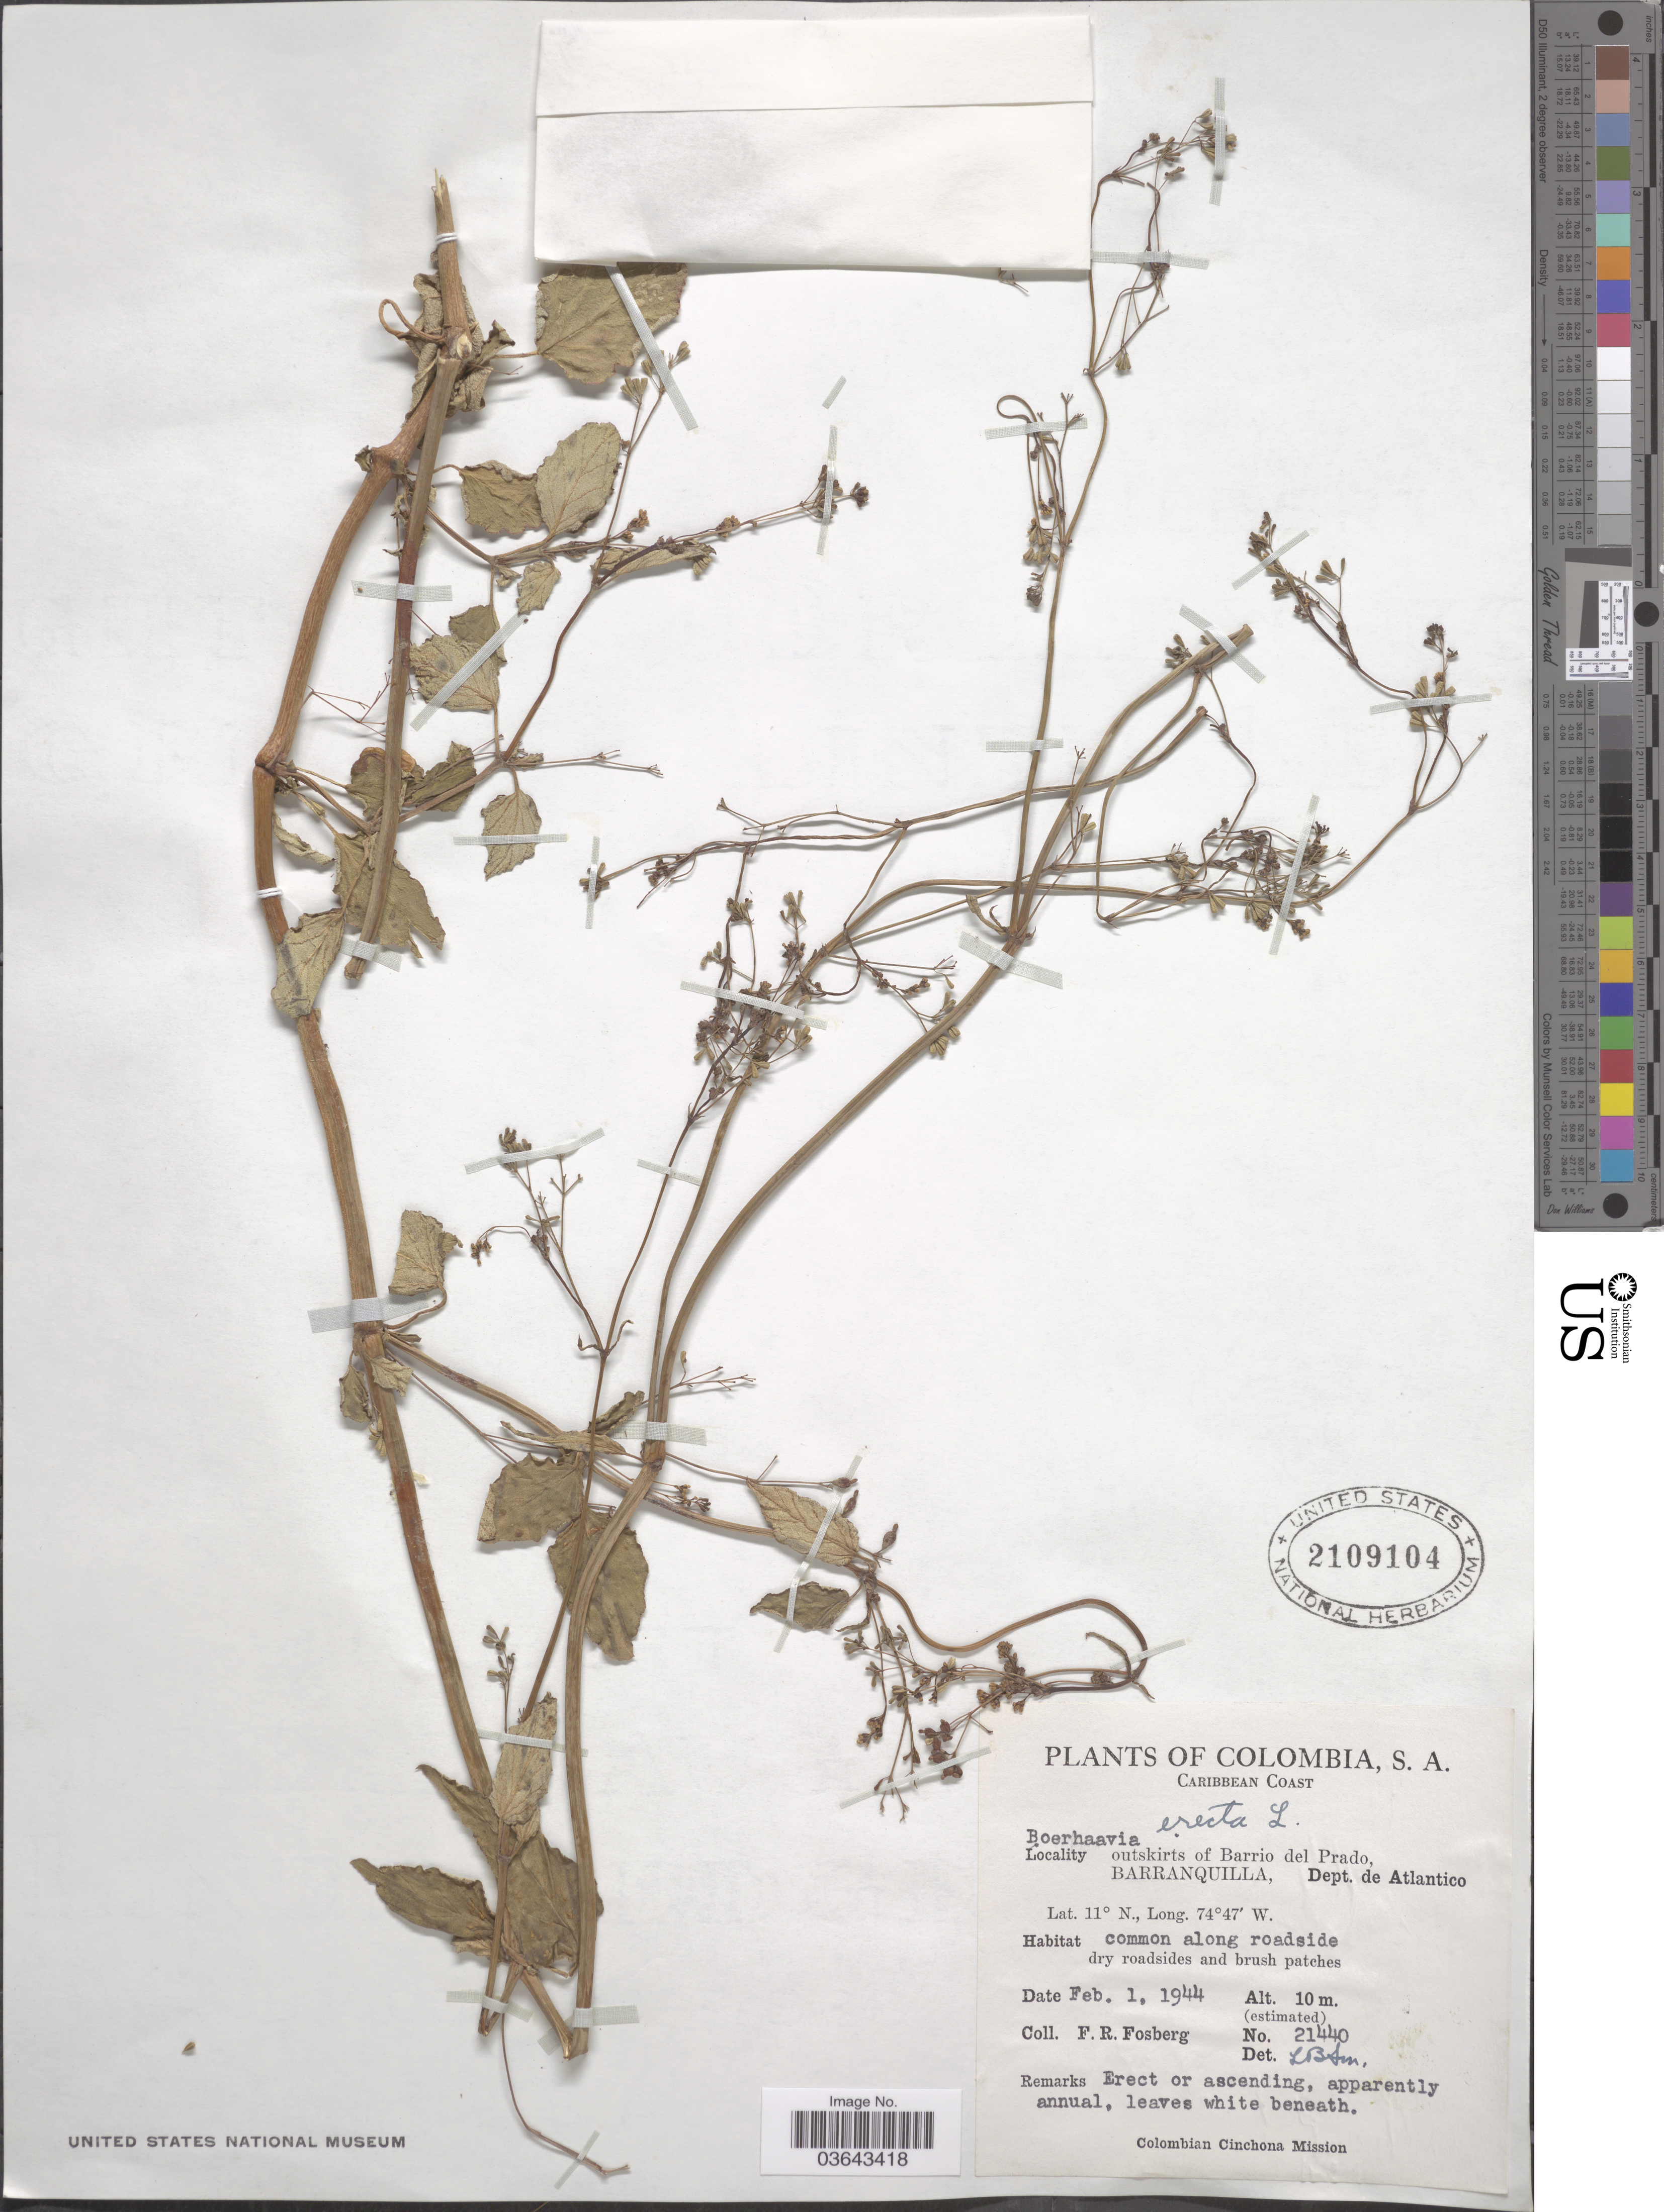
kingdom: Plantae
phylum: Tracheophyta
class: Magnoliopsida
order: Caryophyllales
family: Nyctaginaceae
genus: Boerhavia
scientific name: Boerhavia erecta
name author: L.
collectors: F. R. Fosberg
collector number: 21440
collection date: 1944-02-01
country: Colombia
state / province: Atlántico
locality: Caribbean Coast. Outskirts of Barrio del Prado, Barranquilla, Dept. de Altantico.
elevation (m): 10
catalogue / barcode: US 2109104